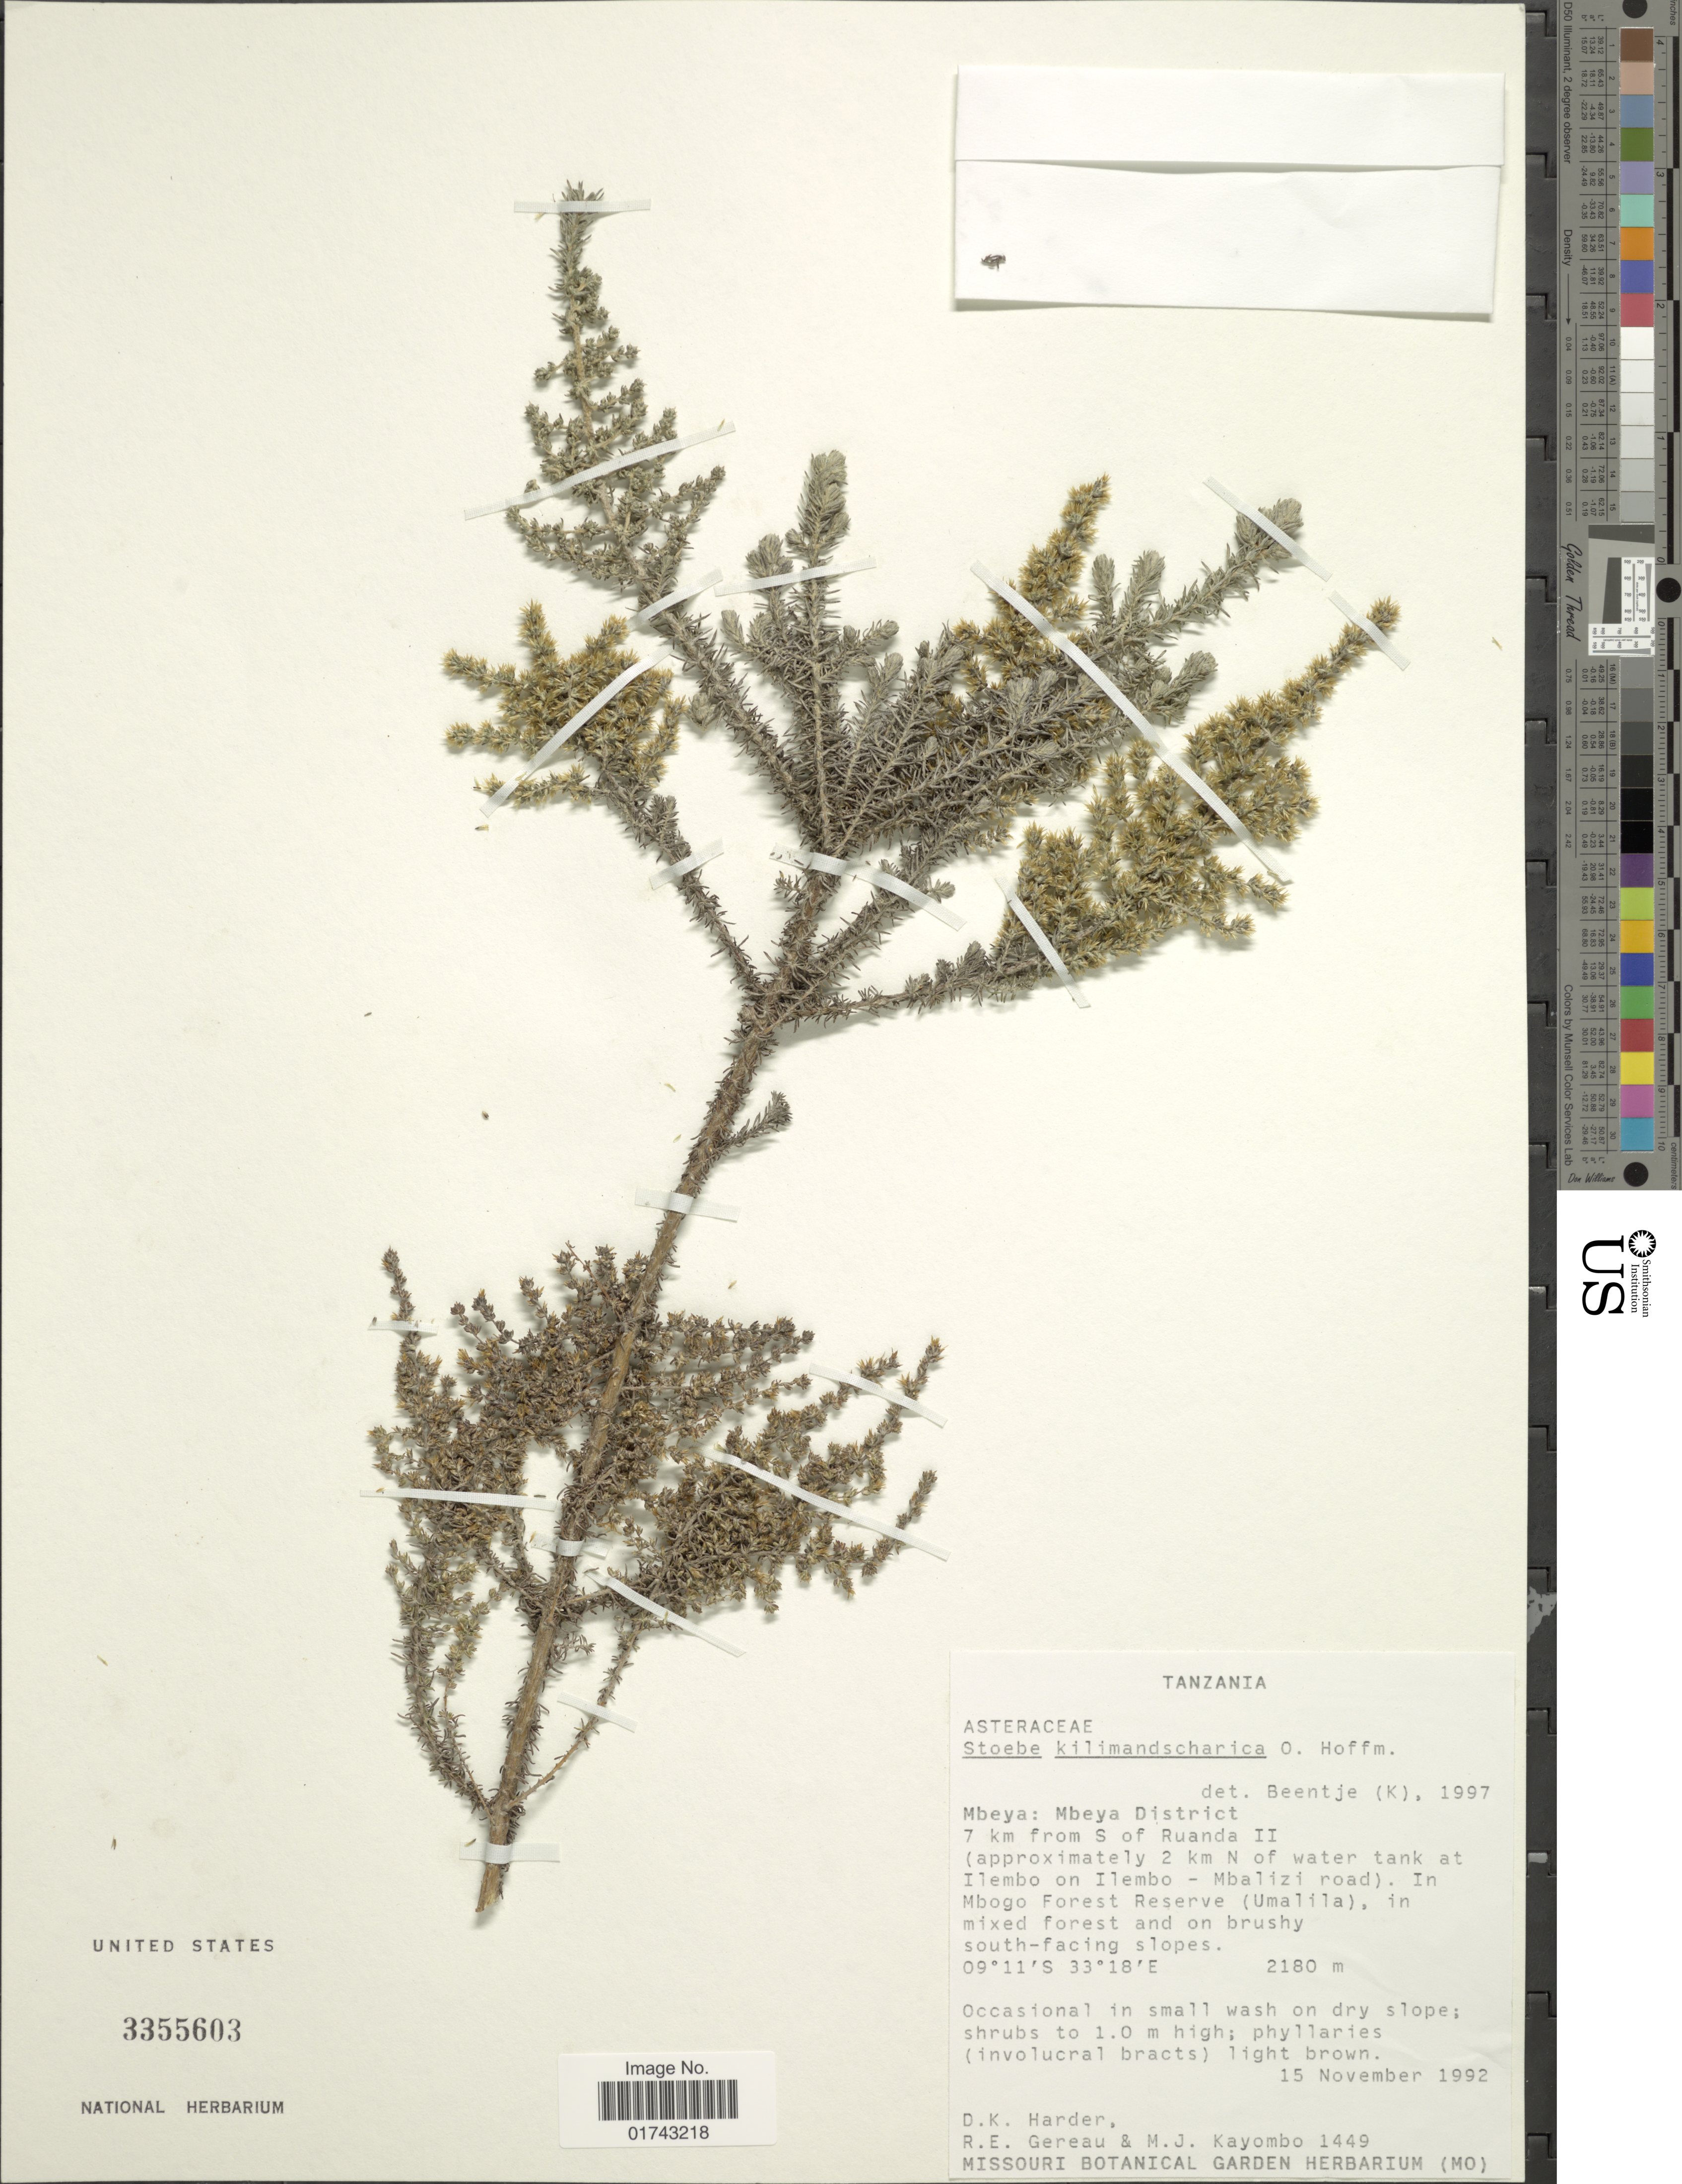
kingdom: Plantae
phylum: Tracheophyta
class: Magnoliopsida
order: Asterales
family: Asteraceae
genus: Helichrysum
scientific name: Helichrysum kilimandscharica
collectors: D. Harder, R. Gereau & M. Kayombo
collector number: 1449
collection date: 1992-11-15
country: Tanzania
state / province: Mbeya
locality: Mbeya: Mbeya District, 7 km from S of Ruanda II (approximately 2 km N of water tank at Ilembo in Ilembo - Mbalizi road0, In Mbogo Forest Reserve (Umalila)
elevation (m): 2180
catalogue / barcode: US 2255603